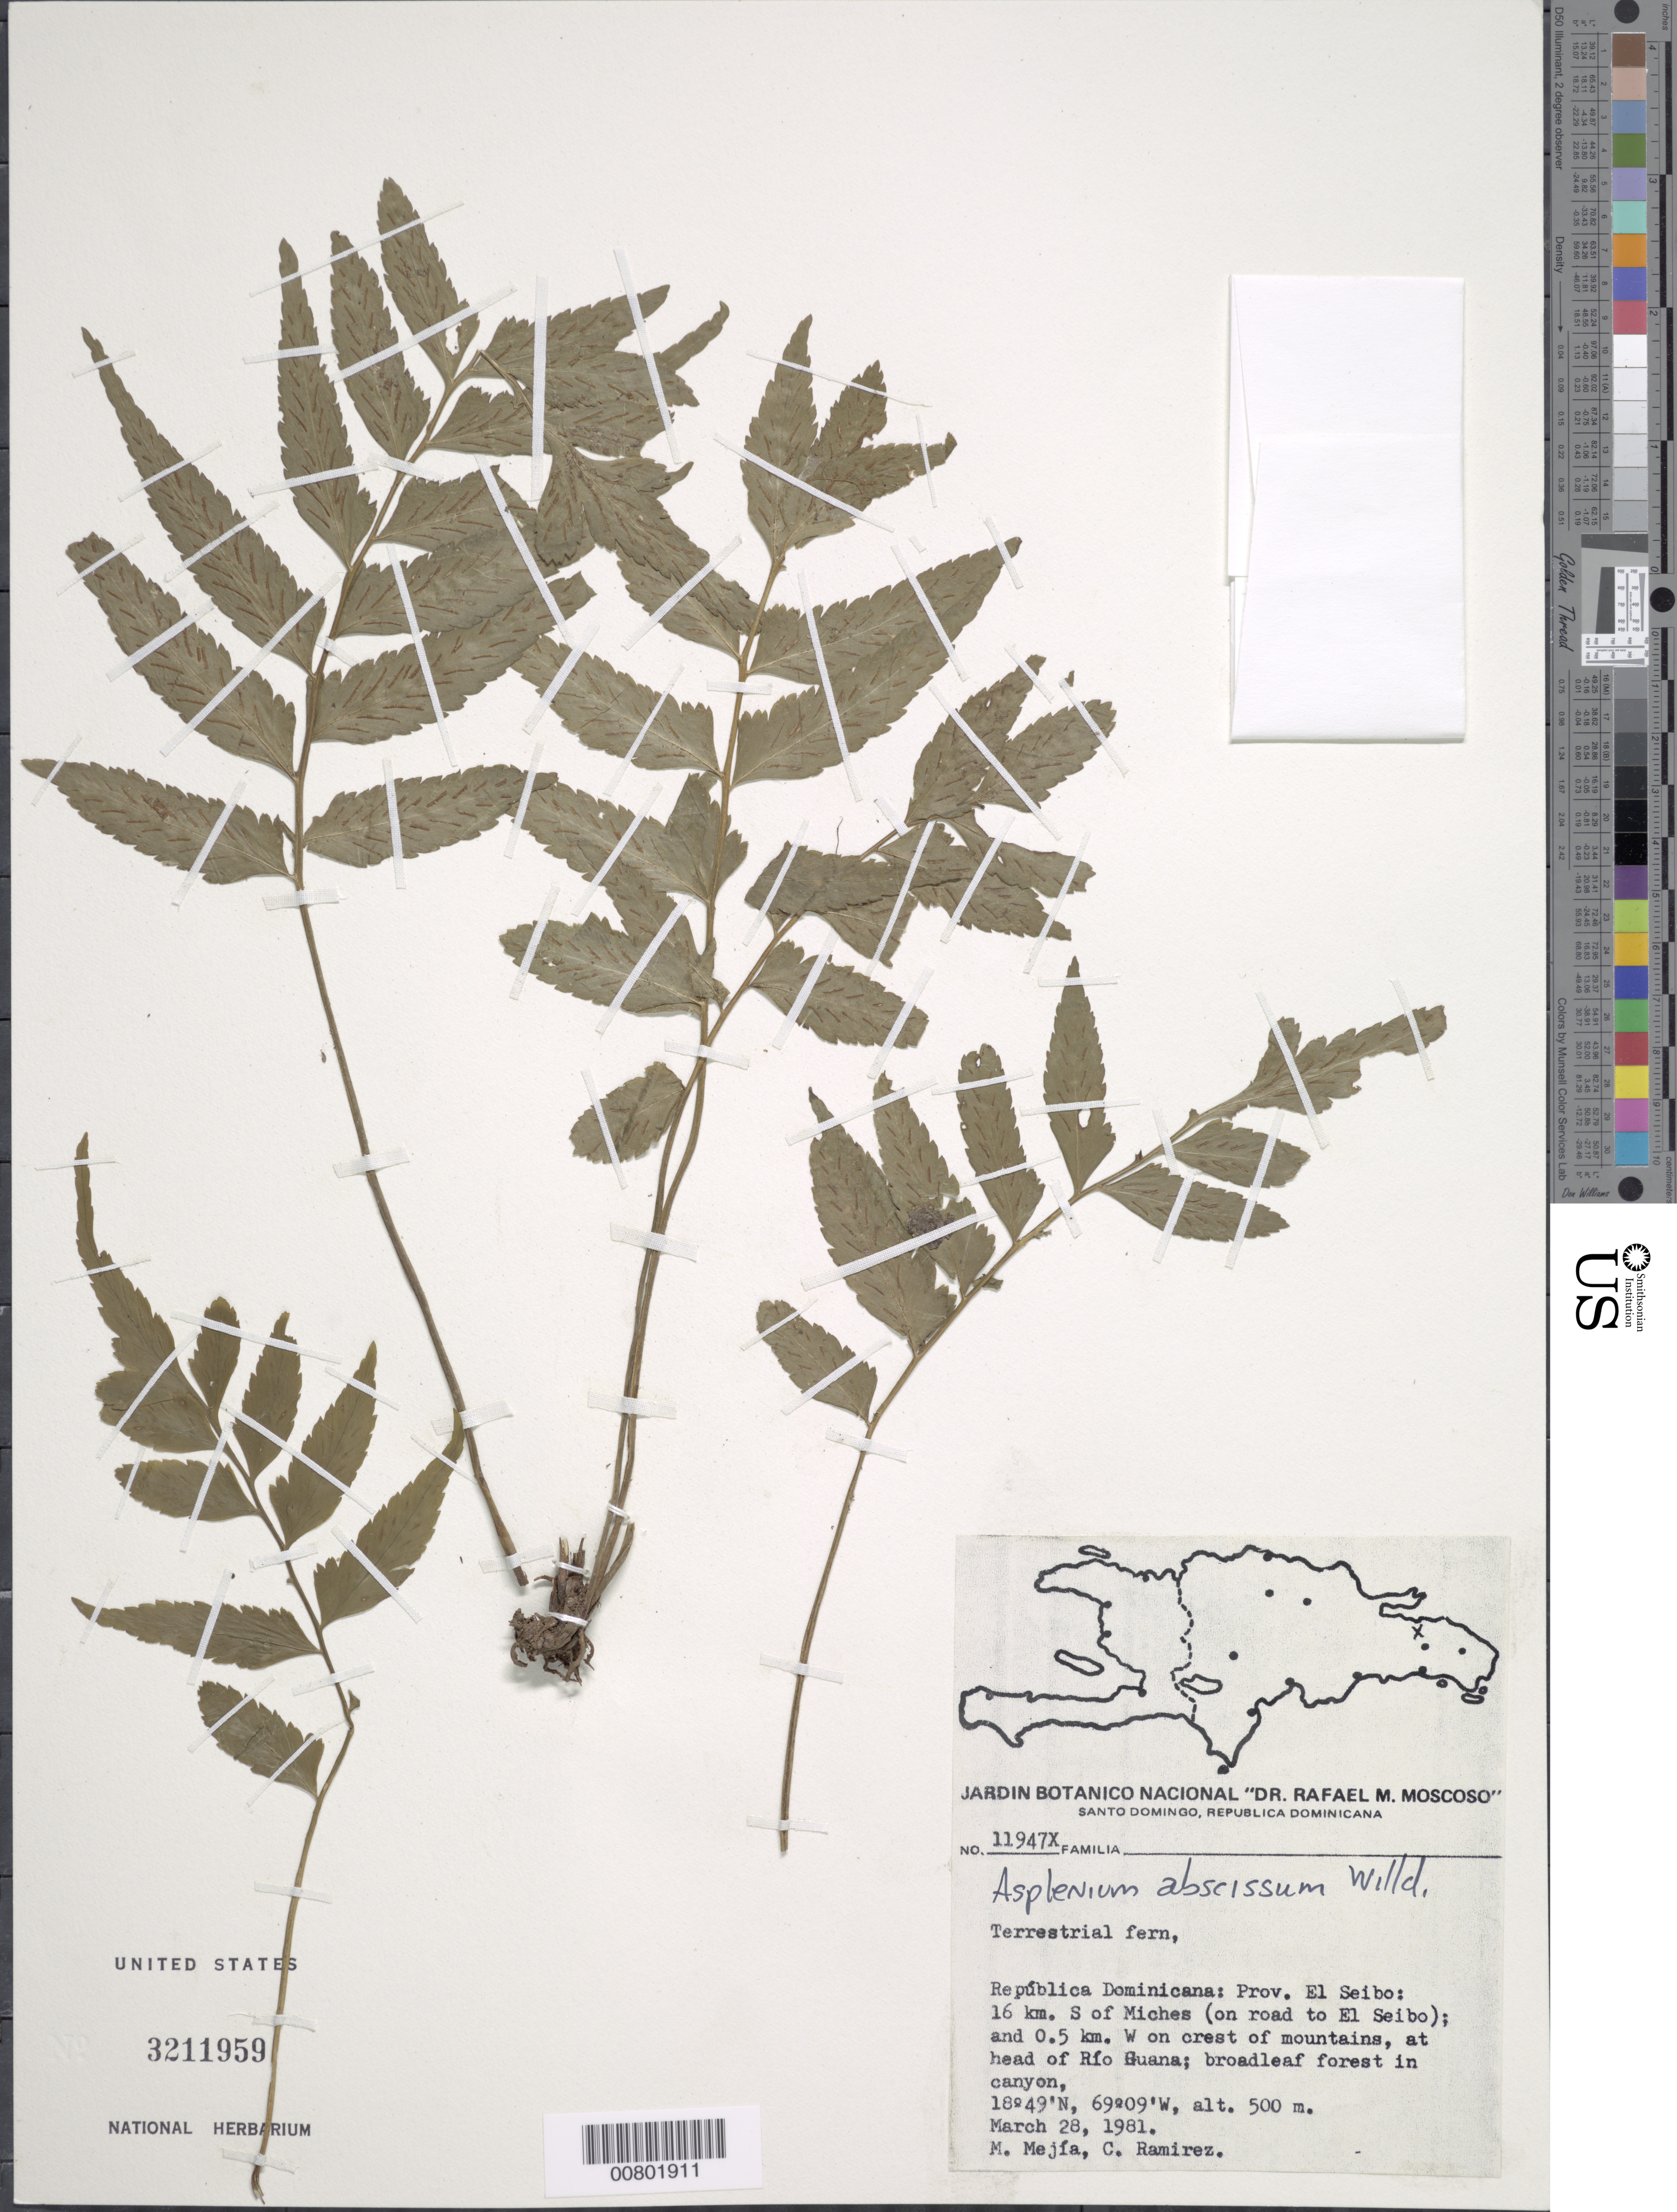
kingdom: Plantae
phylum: Tracheophyta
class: Polypodiopsida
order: Polypodiales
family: Aspleniaceae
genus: Asplenium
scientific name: Asplenium abscissum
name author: Willd.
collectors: M. Mejia & C. Ramirez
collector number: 11947x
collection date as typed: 28 Mar 1981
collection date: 1981-03-28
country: Dominican Republic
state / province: El Seibo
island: Hispaniola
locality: Miches, 16 km S of on road to El Siebo, 0.5 km W on crest of mts., at head of Río Guana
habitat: Broadleaf forest in canyon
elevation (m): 500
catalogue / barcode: US 3211959